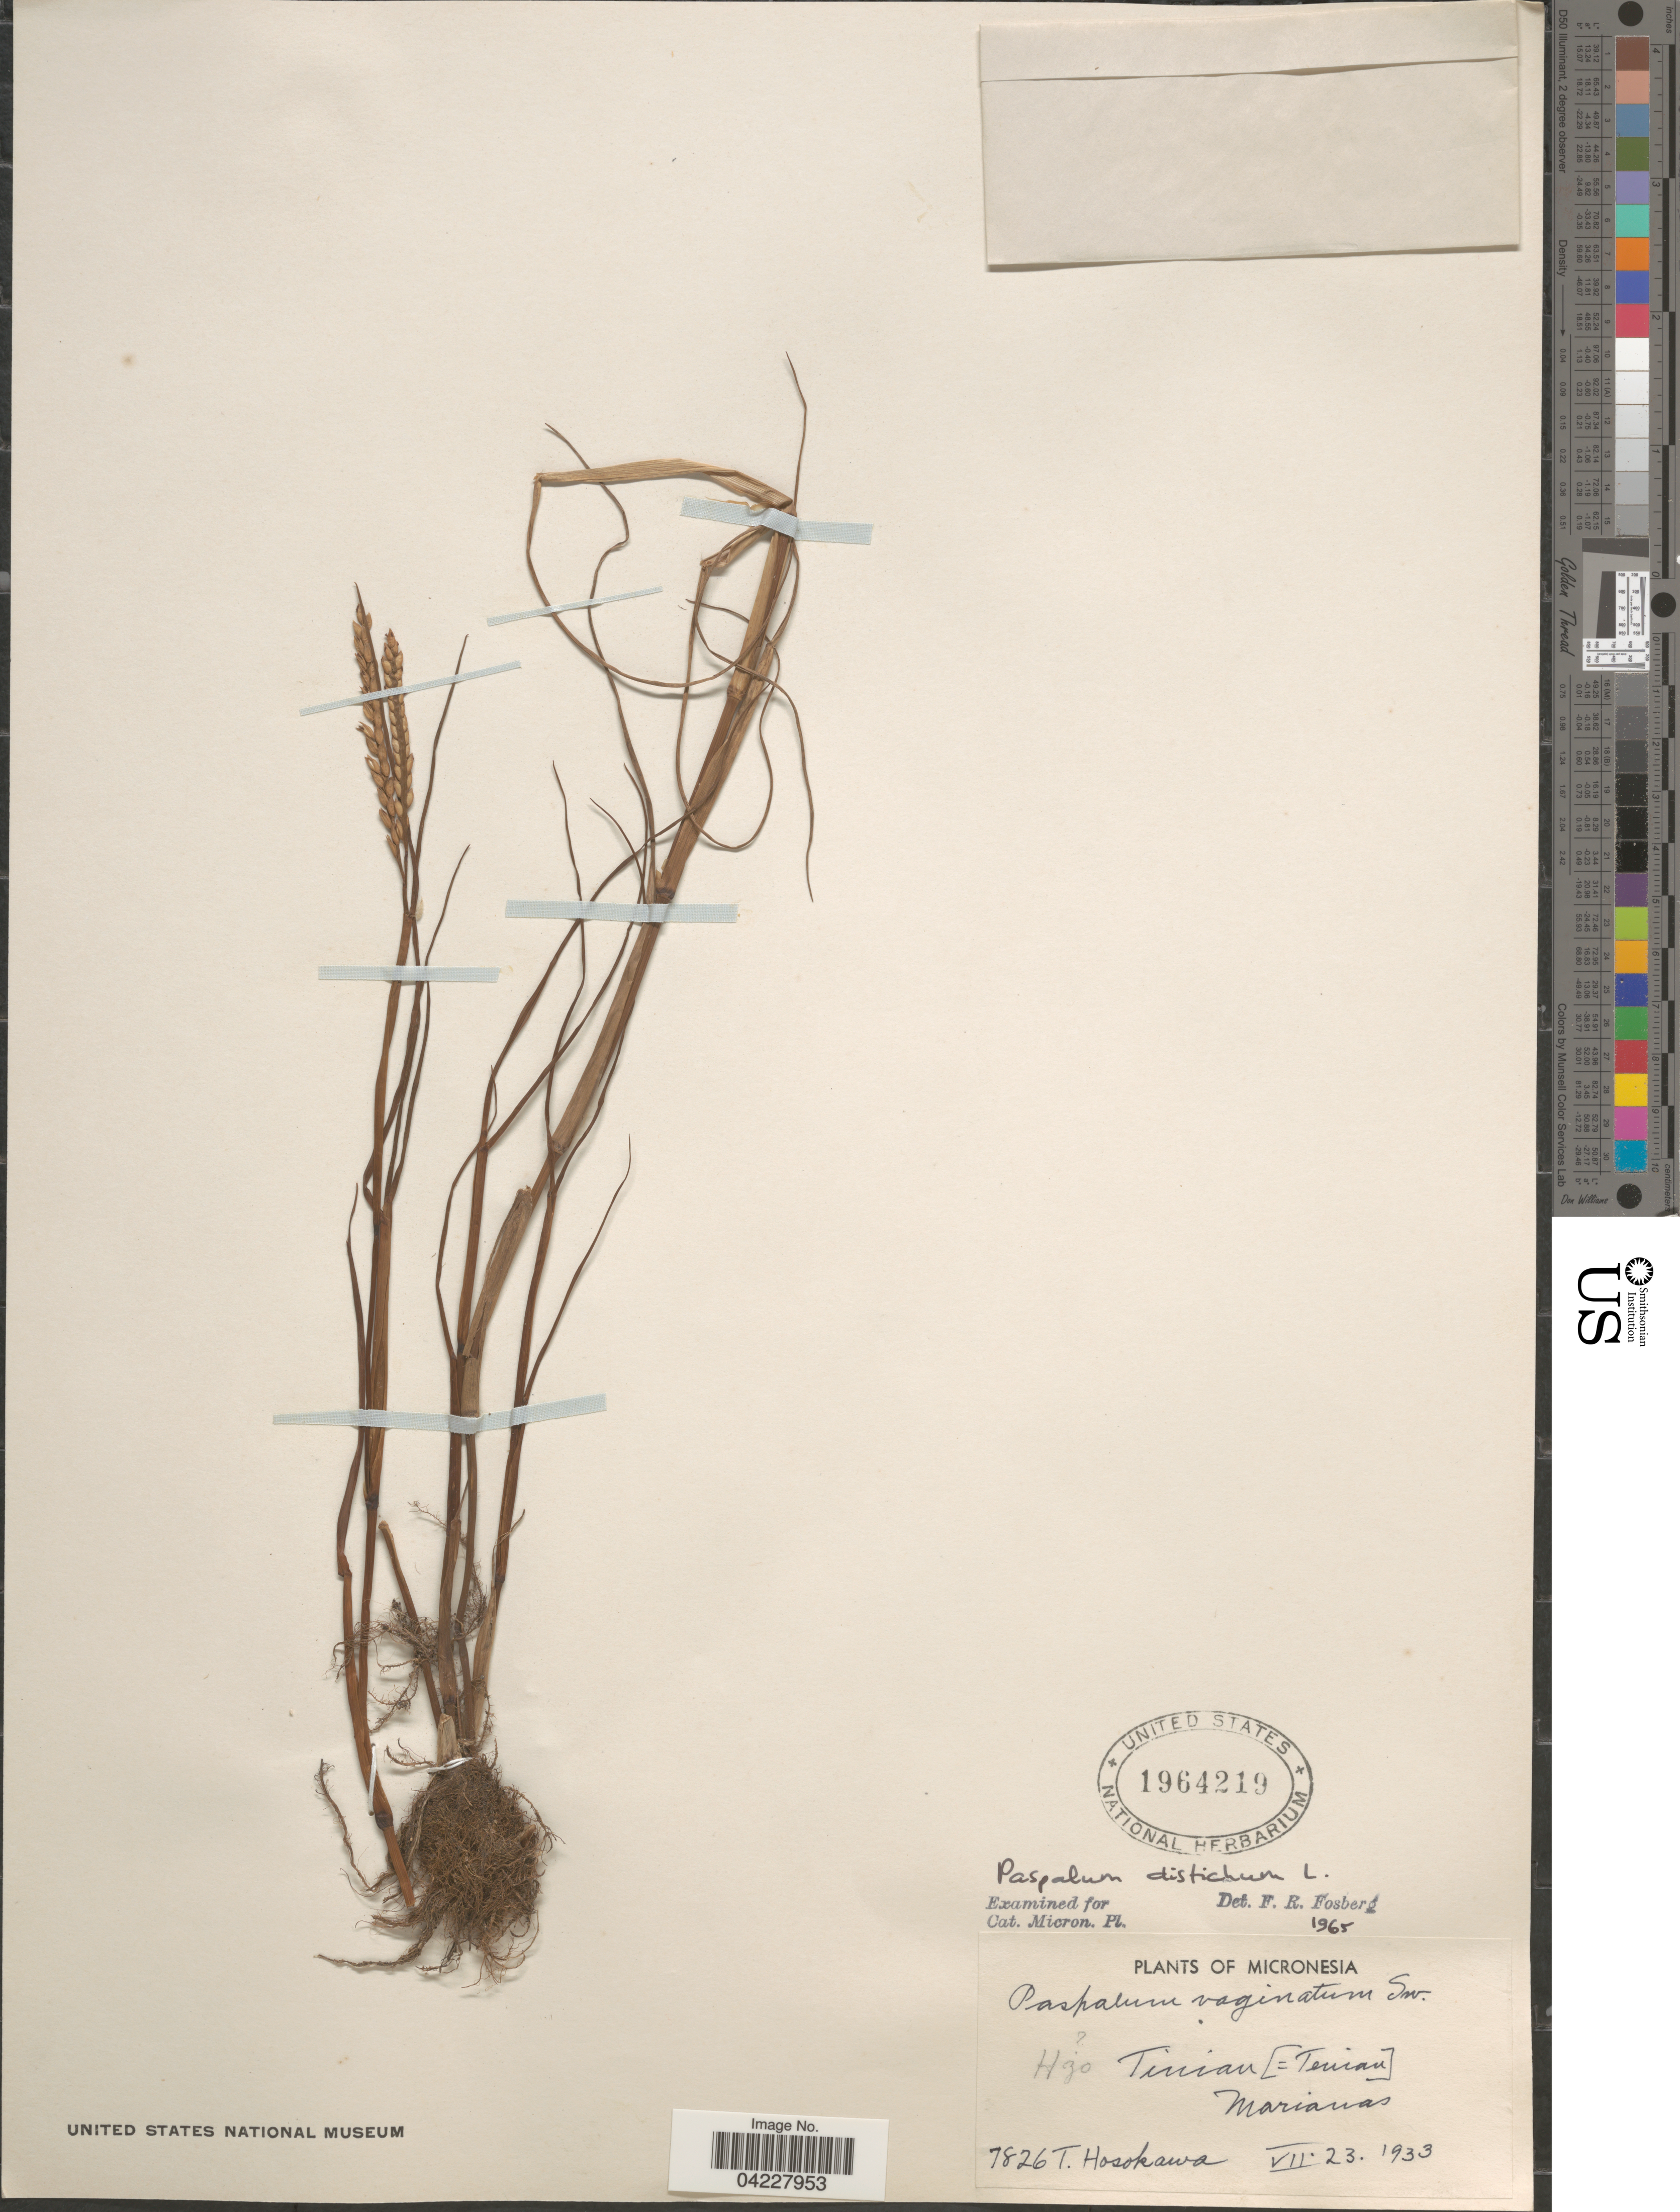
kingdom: Plantae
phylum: Tracheophyta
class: Liliopsida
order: Poales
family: Poaceae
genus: Paspalum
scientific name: Paspalum distichum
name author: L.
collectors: T. Hosokawa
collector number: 7826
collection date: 1933-07-23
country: Northern Mariana Islands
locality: Micronesia. Tinian [=Tenian]. Marianas.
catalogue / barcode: US 1964219